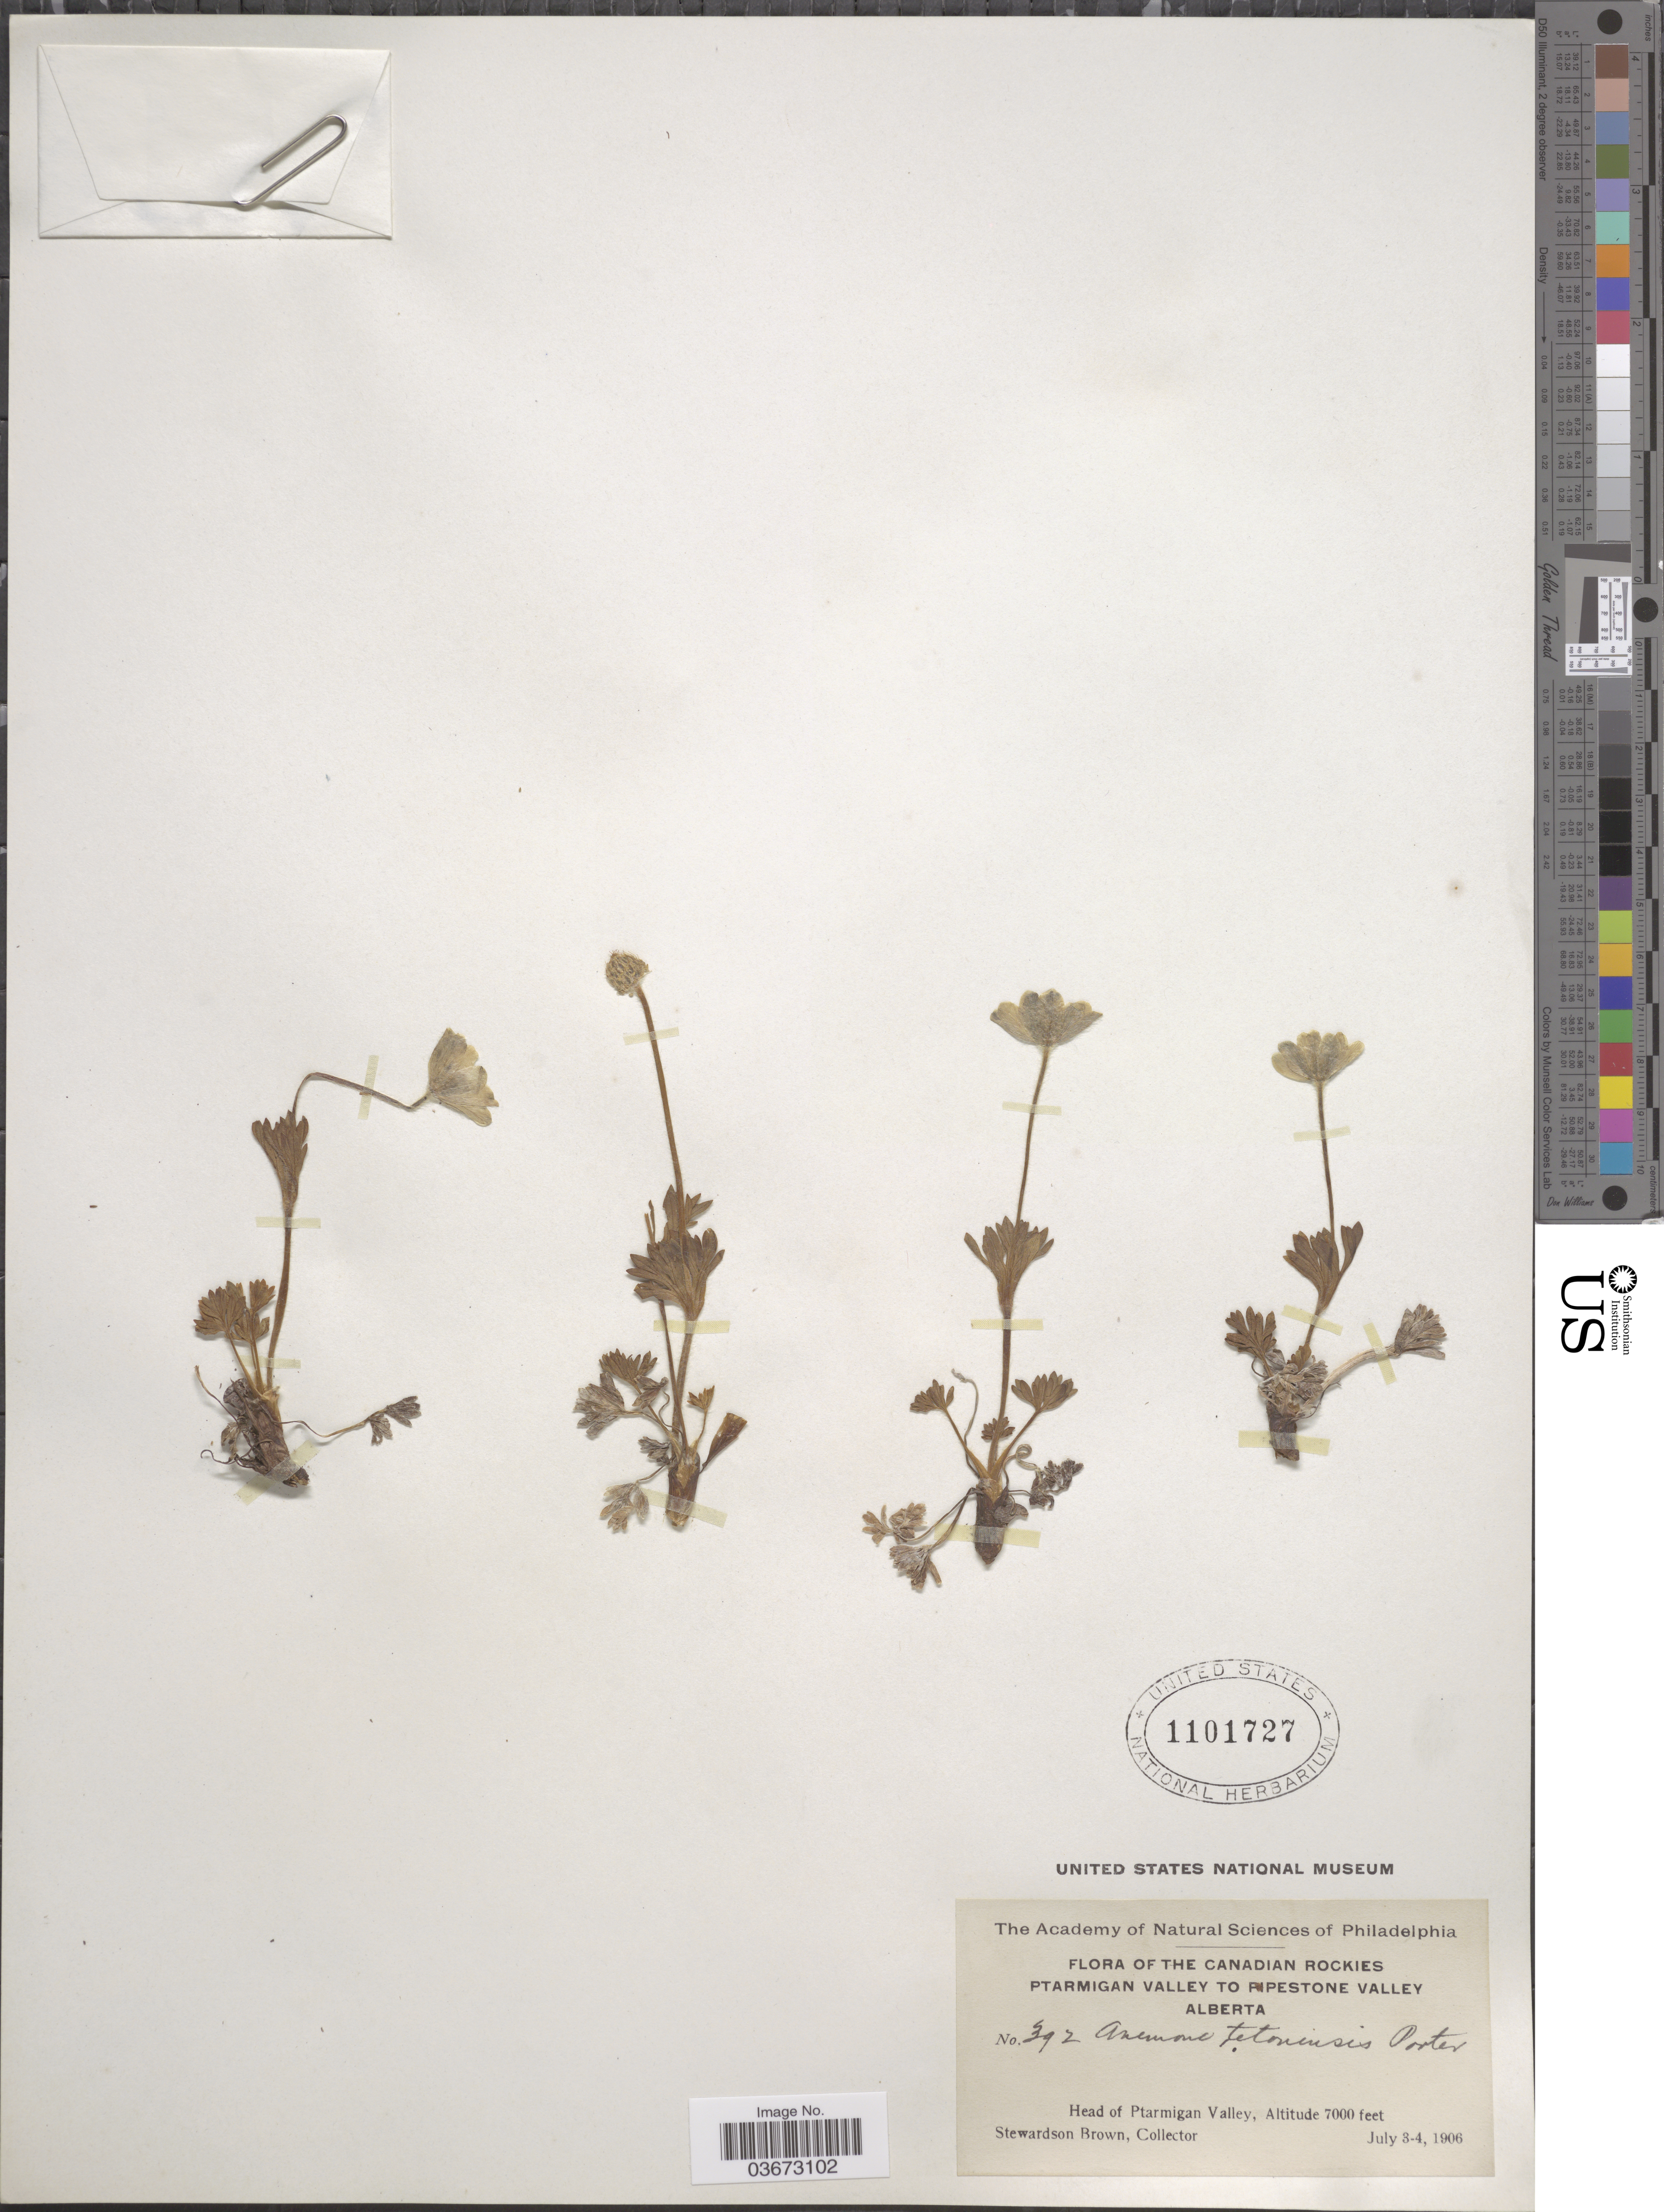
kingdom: Plantae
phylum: Tracheophyta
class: Magnoliopsida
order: Ranunculales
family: Ranunculaceae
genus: Anemone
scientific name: Anemone tetonensis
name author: Porter ex Britton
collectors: S. Brown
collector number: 392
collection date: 1906-07-03/1906-07-04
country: Canada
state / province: Alberta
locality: The Canadian Rockies. Ptarmigan Valley to Pipestone Valley. Head of Ptarmigan Valley.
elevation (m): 2134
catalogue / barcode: US 1101727